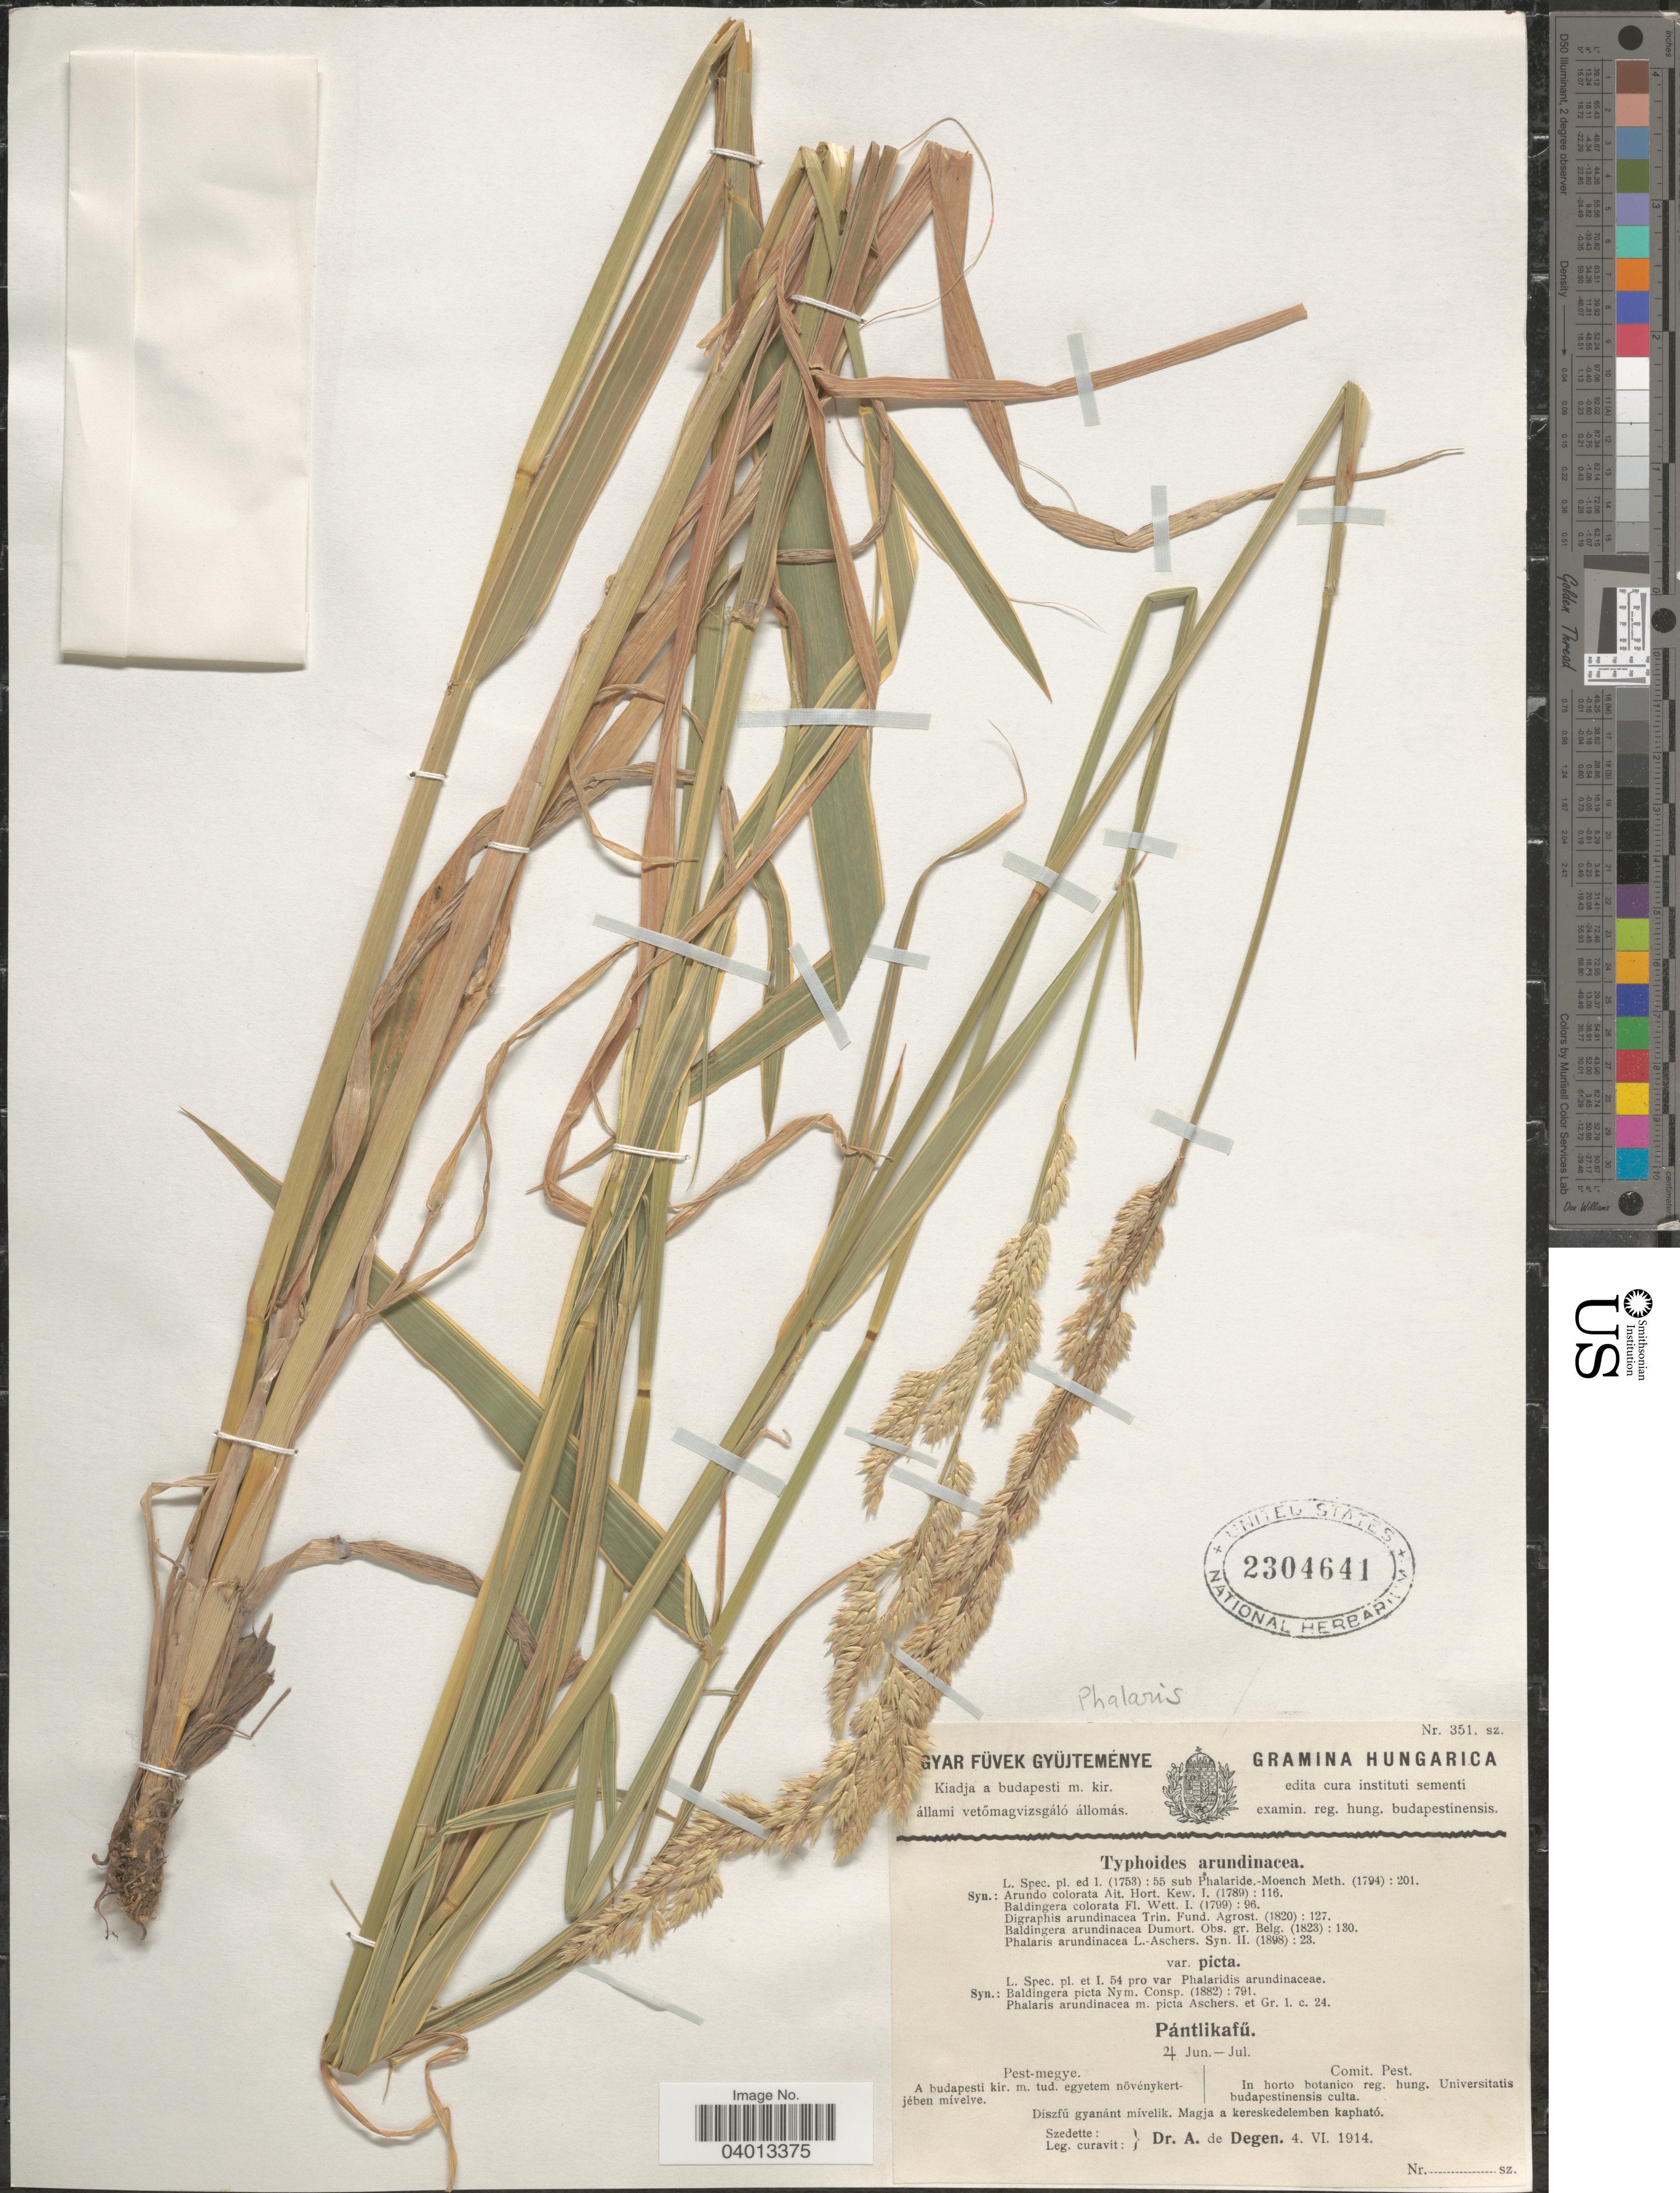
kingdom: Plantae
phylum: Tracheophyta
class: Liliopsida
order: Poales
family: Poaceae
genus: Phalaris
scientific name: Phalaris arundinacea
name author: L.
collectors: A. Degen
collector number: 351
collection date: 1914-06-04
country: Hungary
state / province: Pest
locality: Gramina Hungarica. [unsure placement] Comit. Pest. In horto botanico reg. hung. Universitatis budapestinensis culta.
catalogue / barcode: US 2304641